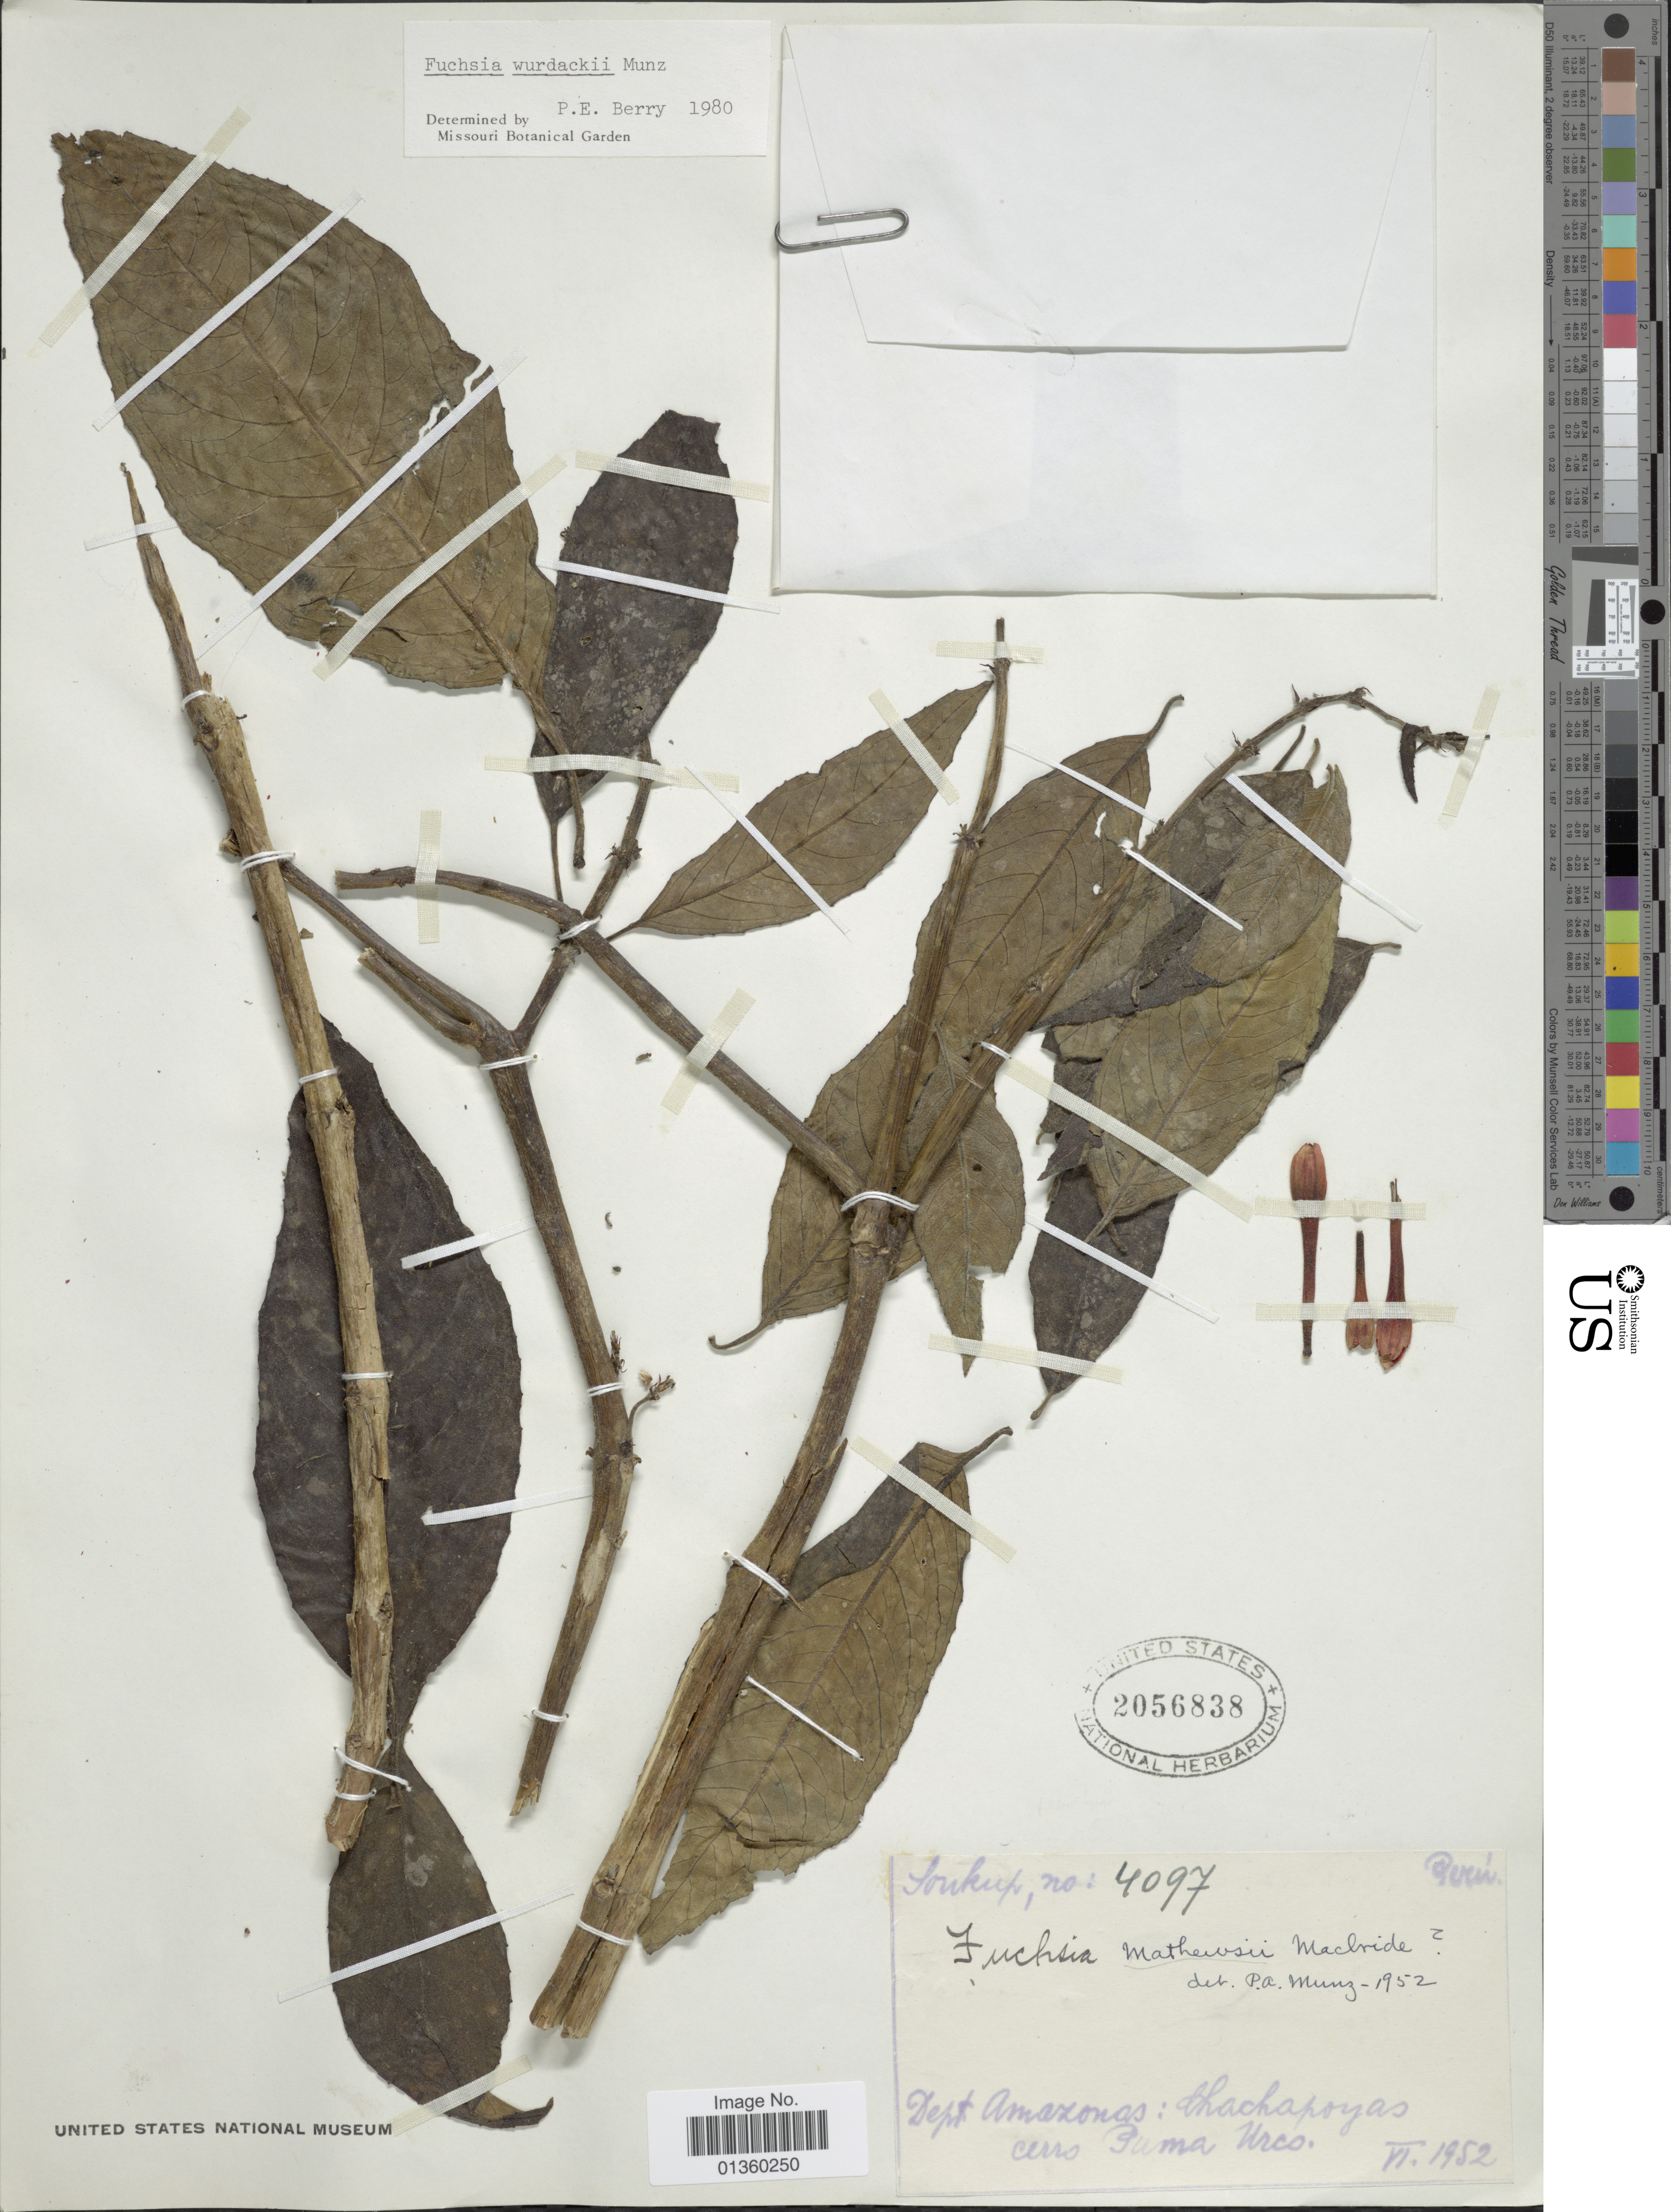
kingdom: Plantae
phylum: Tracheophyta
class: Magnoliopsida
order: Myrtales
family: Onagraceae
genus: Fuchsia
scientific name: Fuchsia wurdackii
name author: Munz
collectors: -- Soukup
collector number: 4097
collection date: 1952-06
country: Peru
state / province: Amazonas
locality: Chachapoyas, Cerro Puma Urco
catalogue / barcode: US 2056838